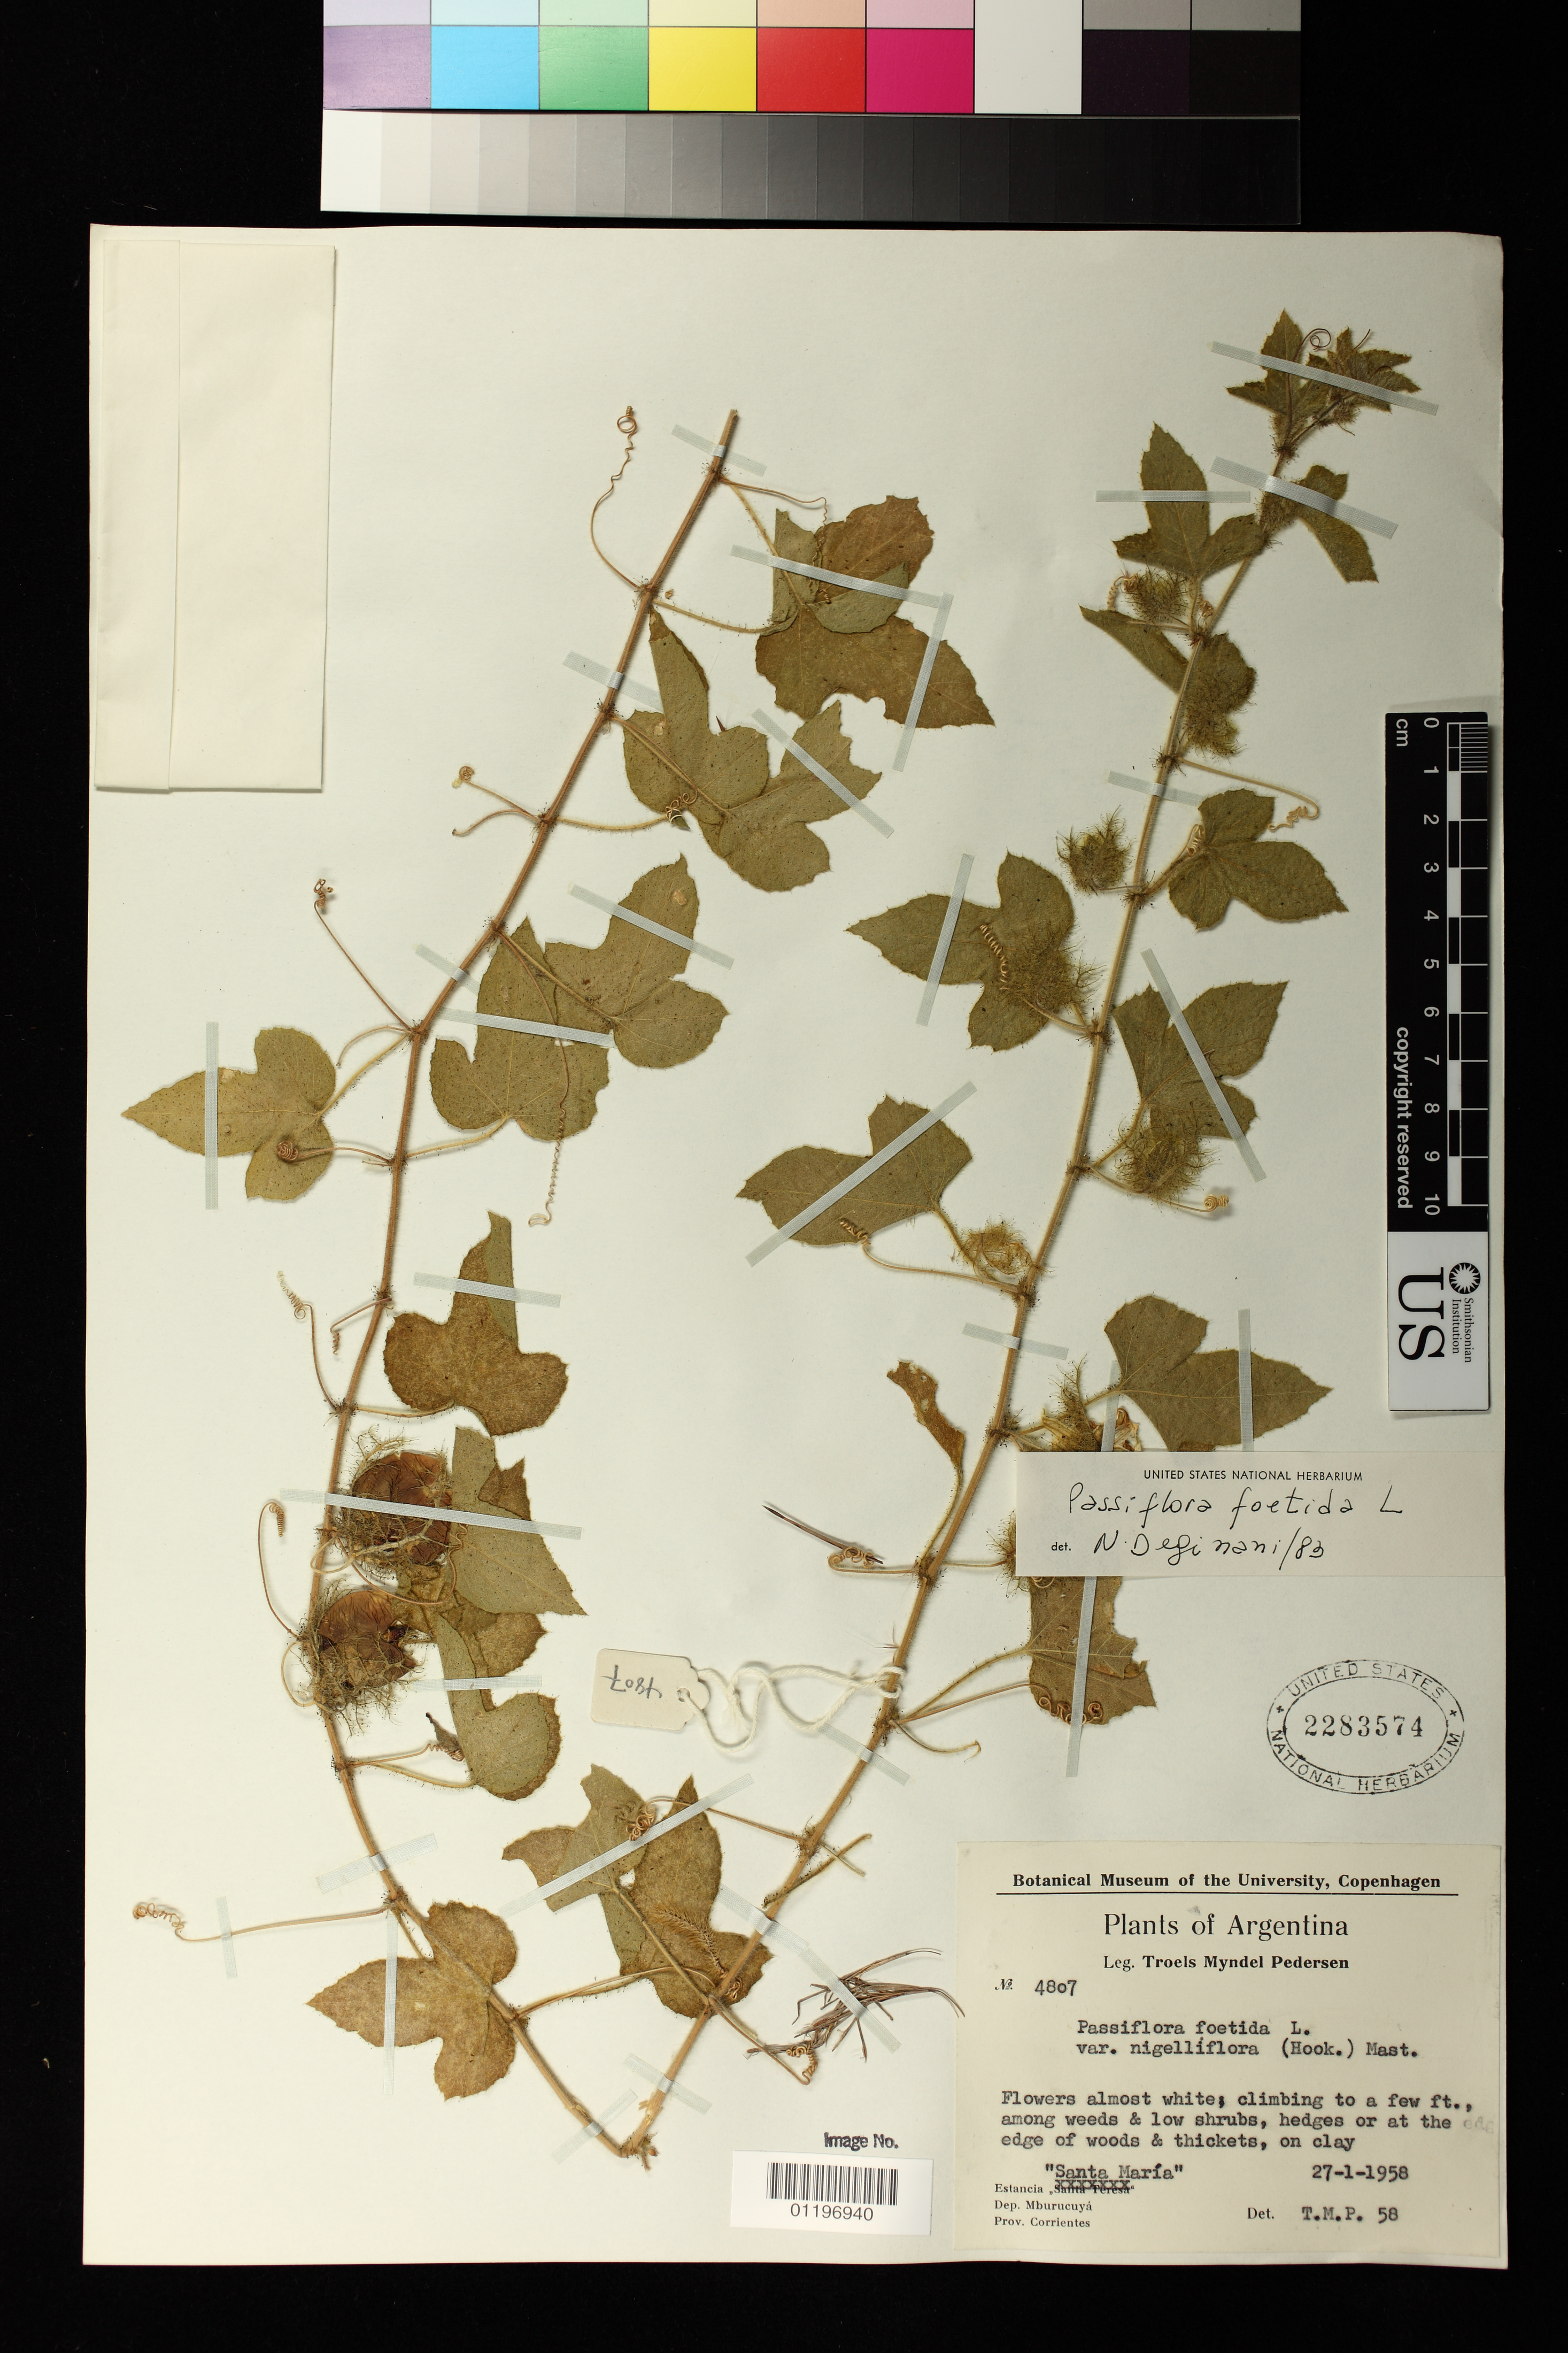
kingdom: Plantae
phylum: Tracheophyta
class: Magnoliopsida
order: Malpighiales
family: Passifloraceae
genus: Passiflora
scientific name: Passiflora foetida var. nigelliflora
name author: (Hook.) Mast.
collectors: T. M. Pedersen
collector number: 4807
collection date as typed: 27 Jan 1958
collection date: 1958-01-27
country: Argentina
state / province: Corrientes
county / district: Mburucuya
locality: Estancia "Santa Maria", Dep. Mburucuya, Prov. Corrientes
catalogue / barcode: US 2283574